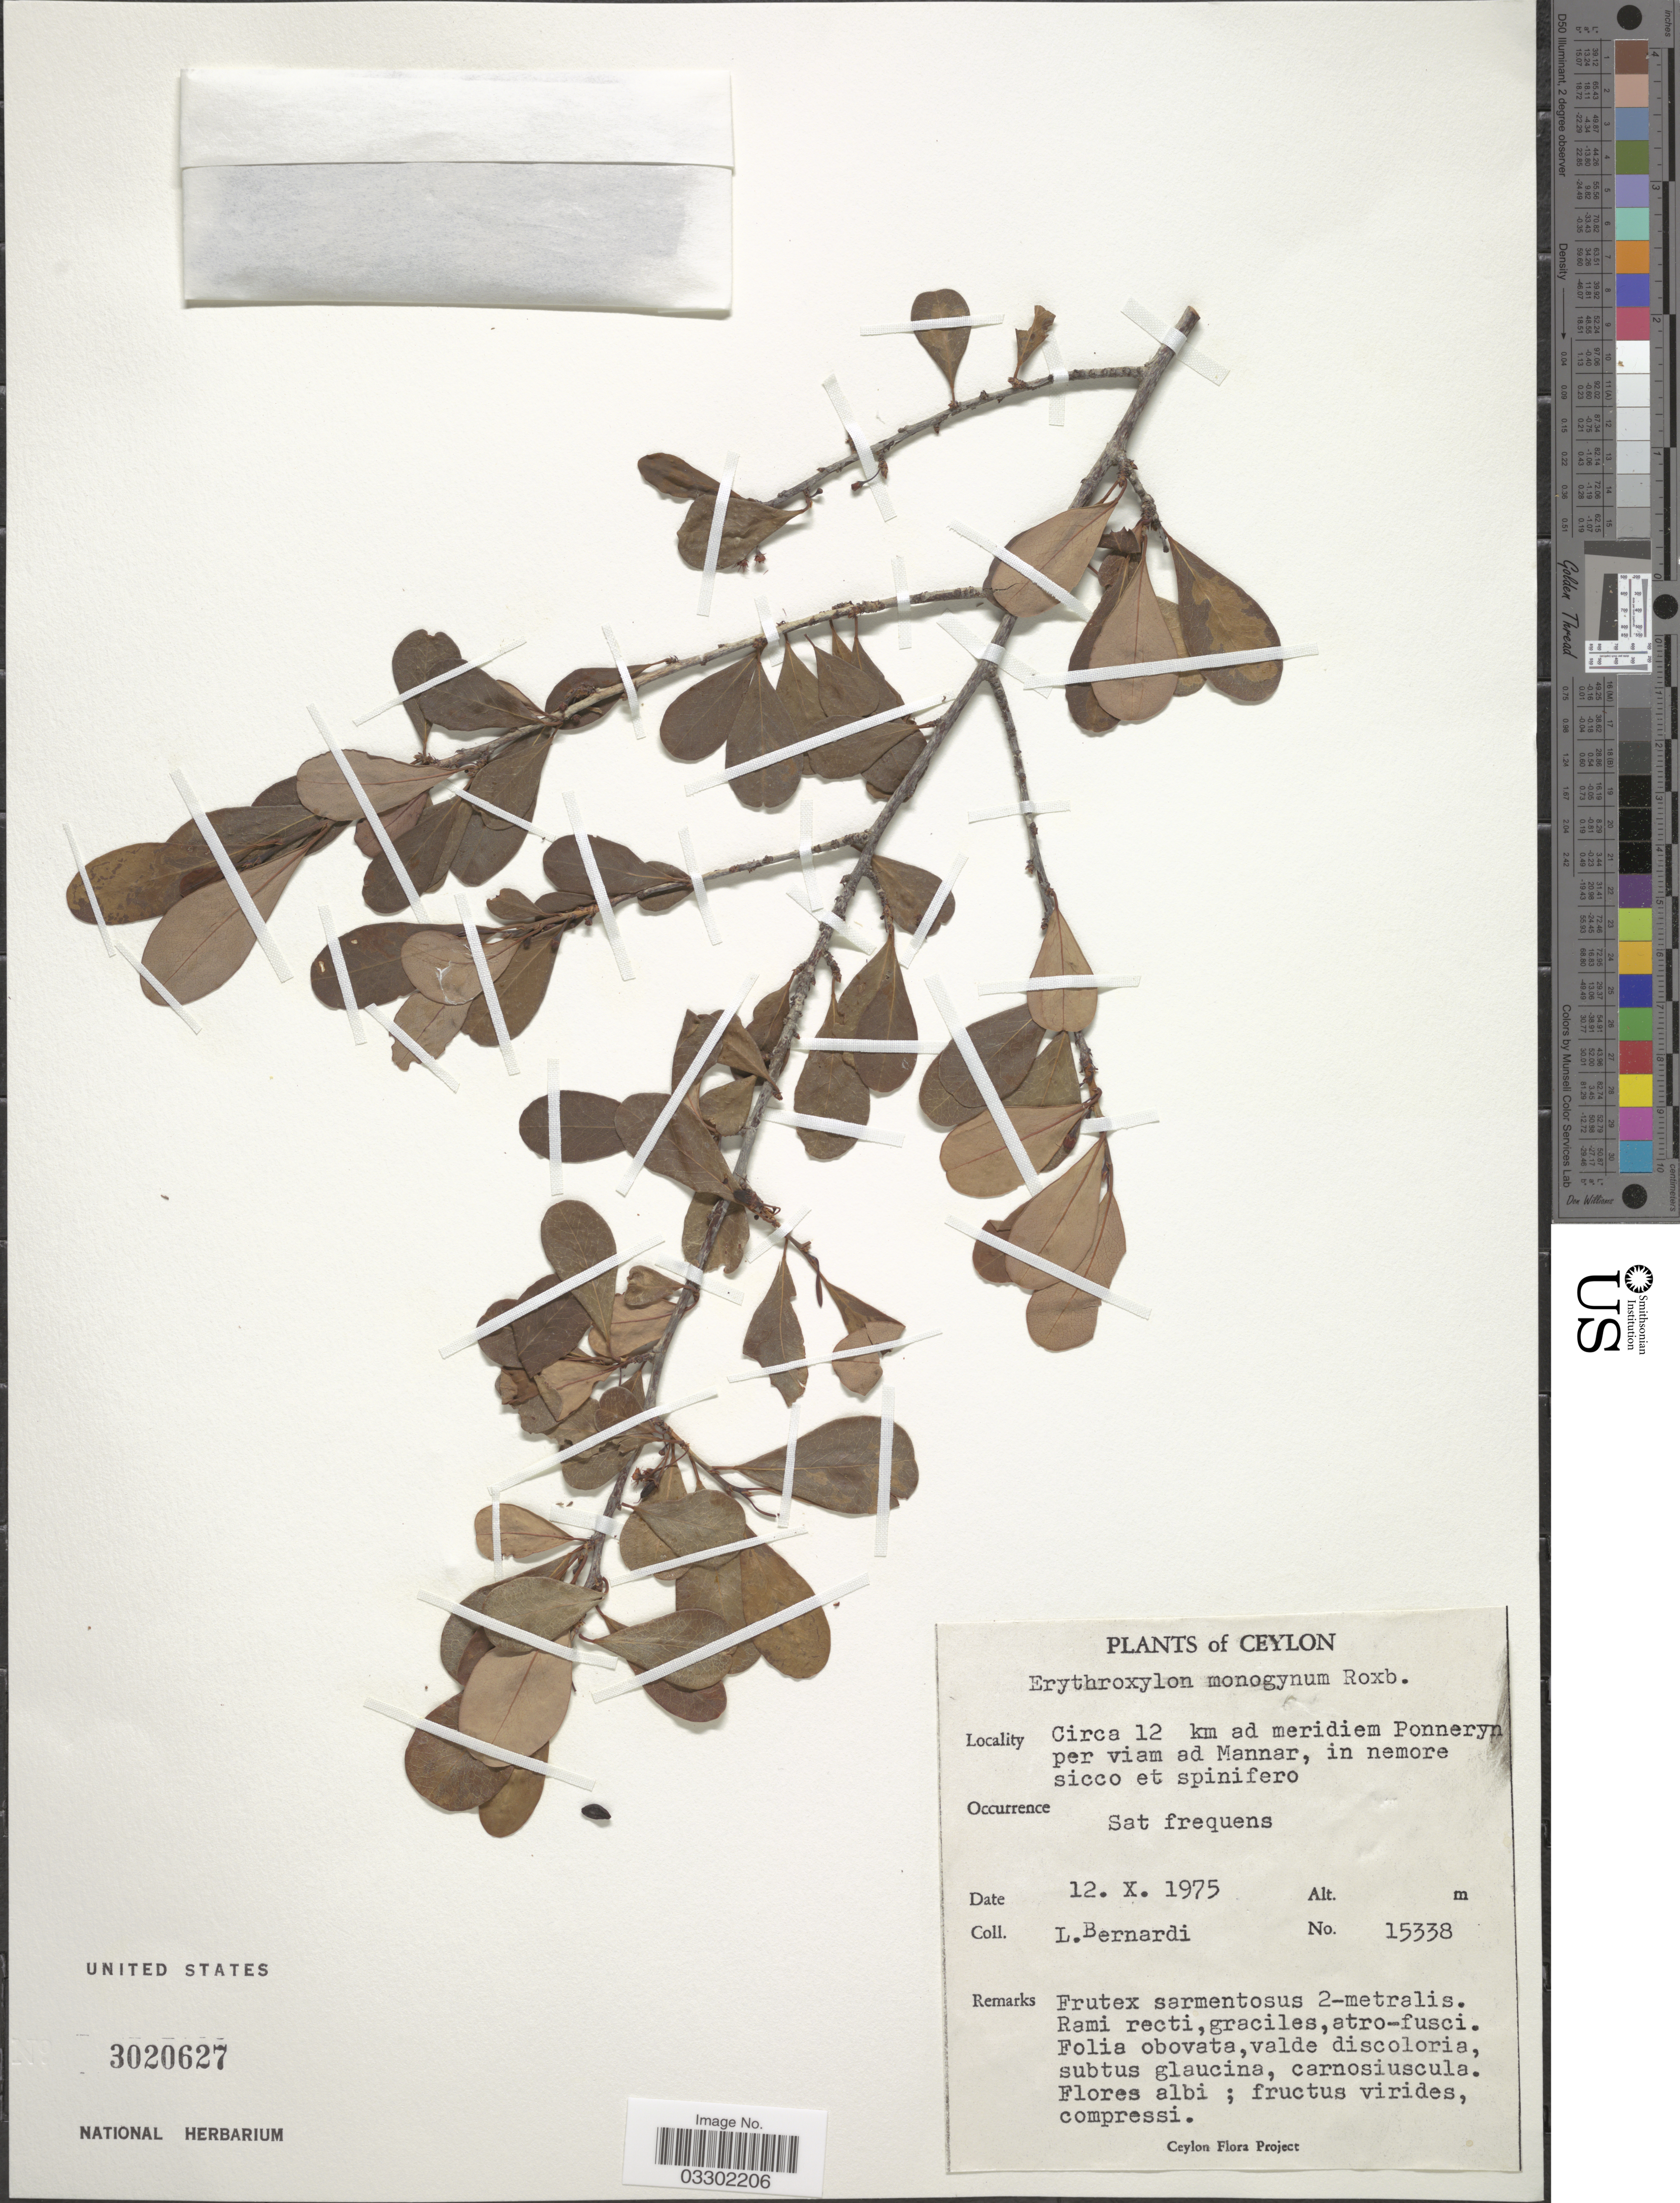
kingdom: Plantae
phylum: Tracheophyta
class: Magnoliopsida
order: Malpighiales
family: Erythroxylaceae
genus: Erythroxylum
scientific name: Erythroxylum monogynum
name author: Roxb.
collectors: L. Bernardi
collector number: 15338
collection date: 1975-10-12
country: Sri Lanka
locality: Ceylon, Circa 12 km ad merdiem Ponneryn per viam ad Mannar.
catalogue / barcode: US 3020627